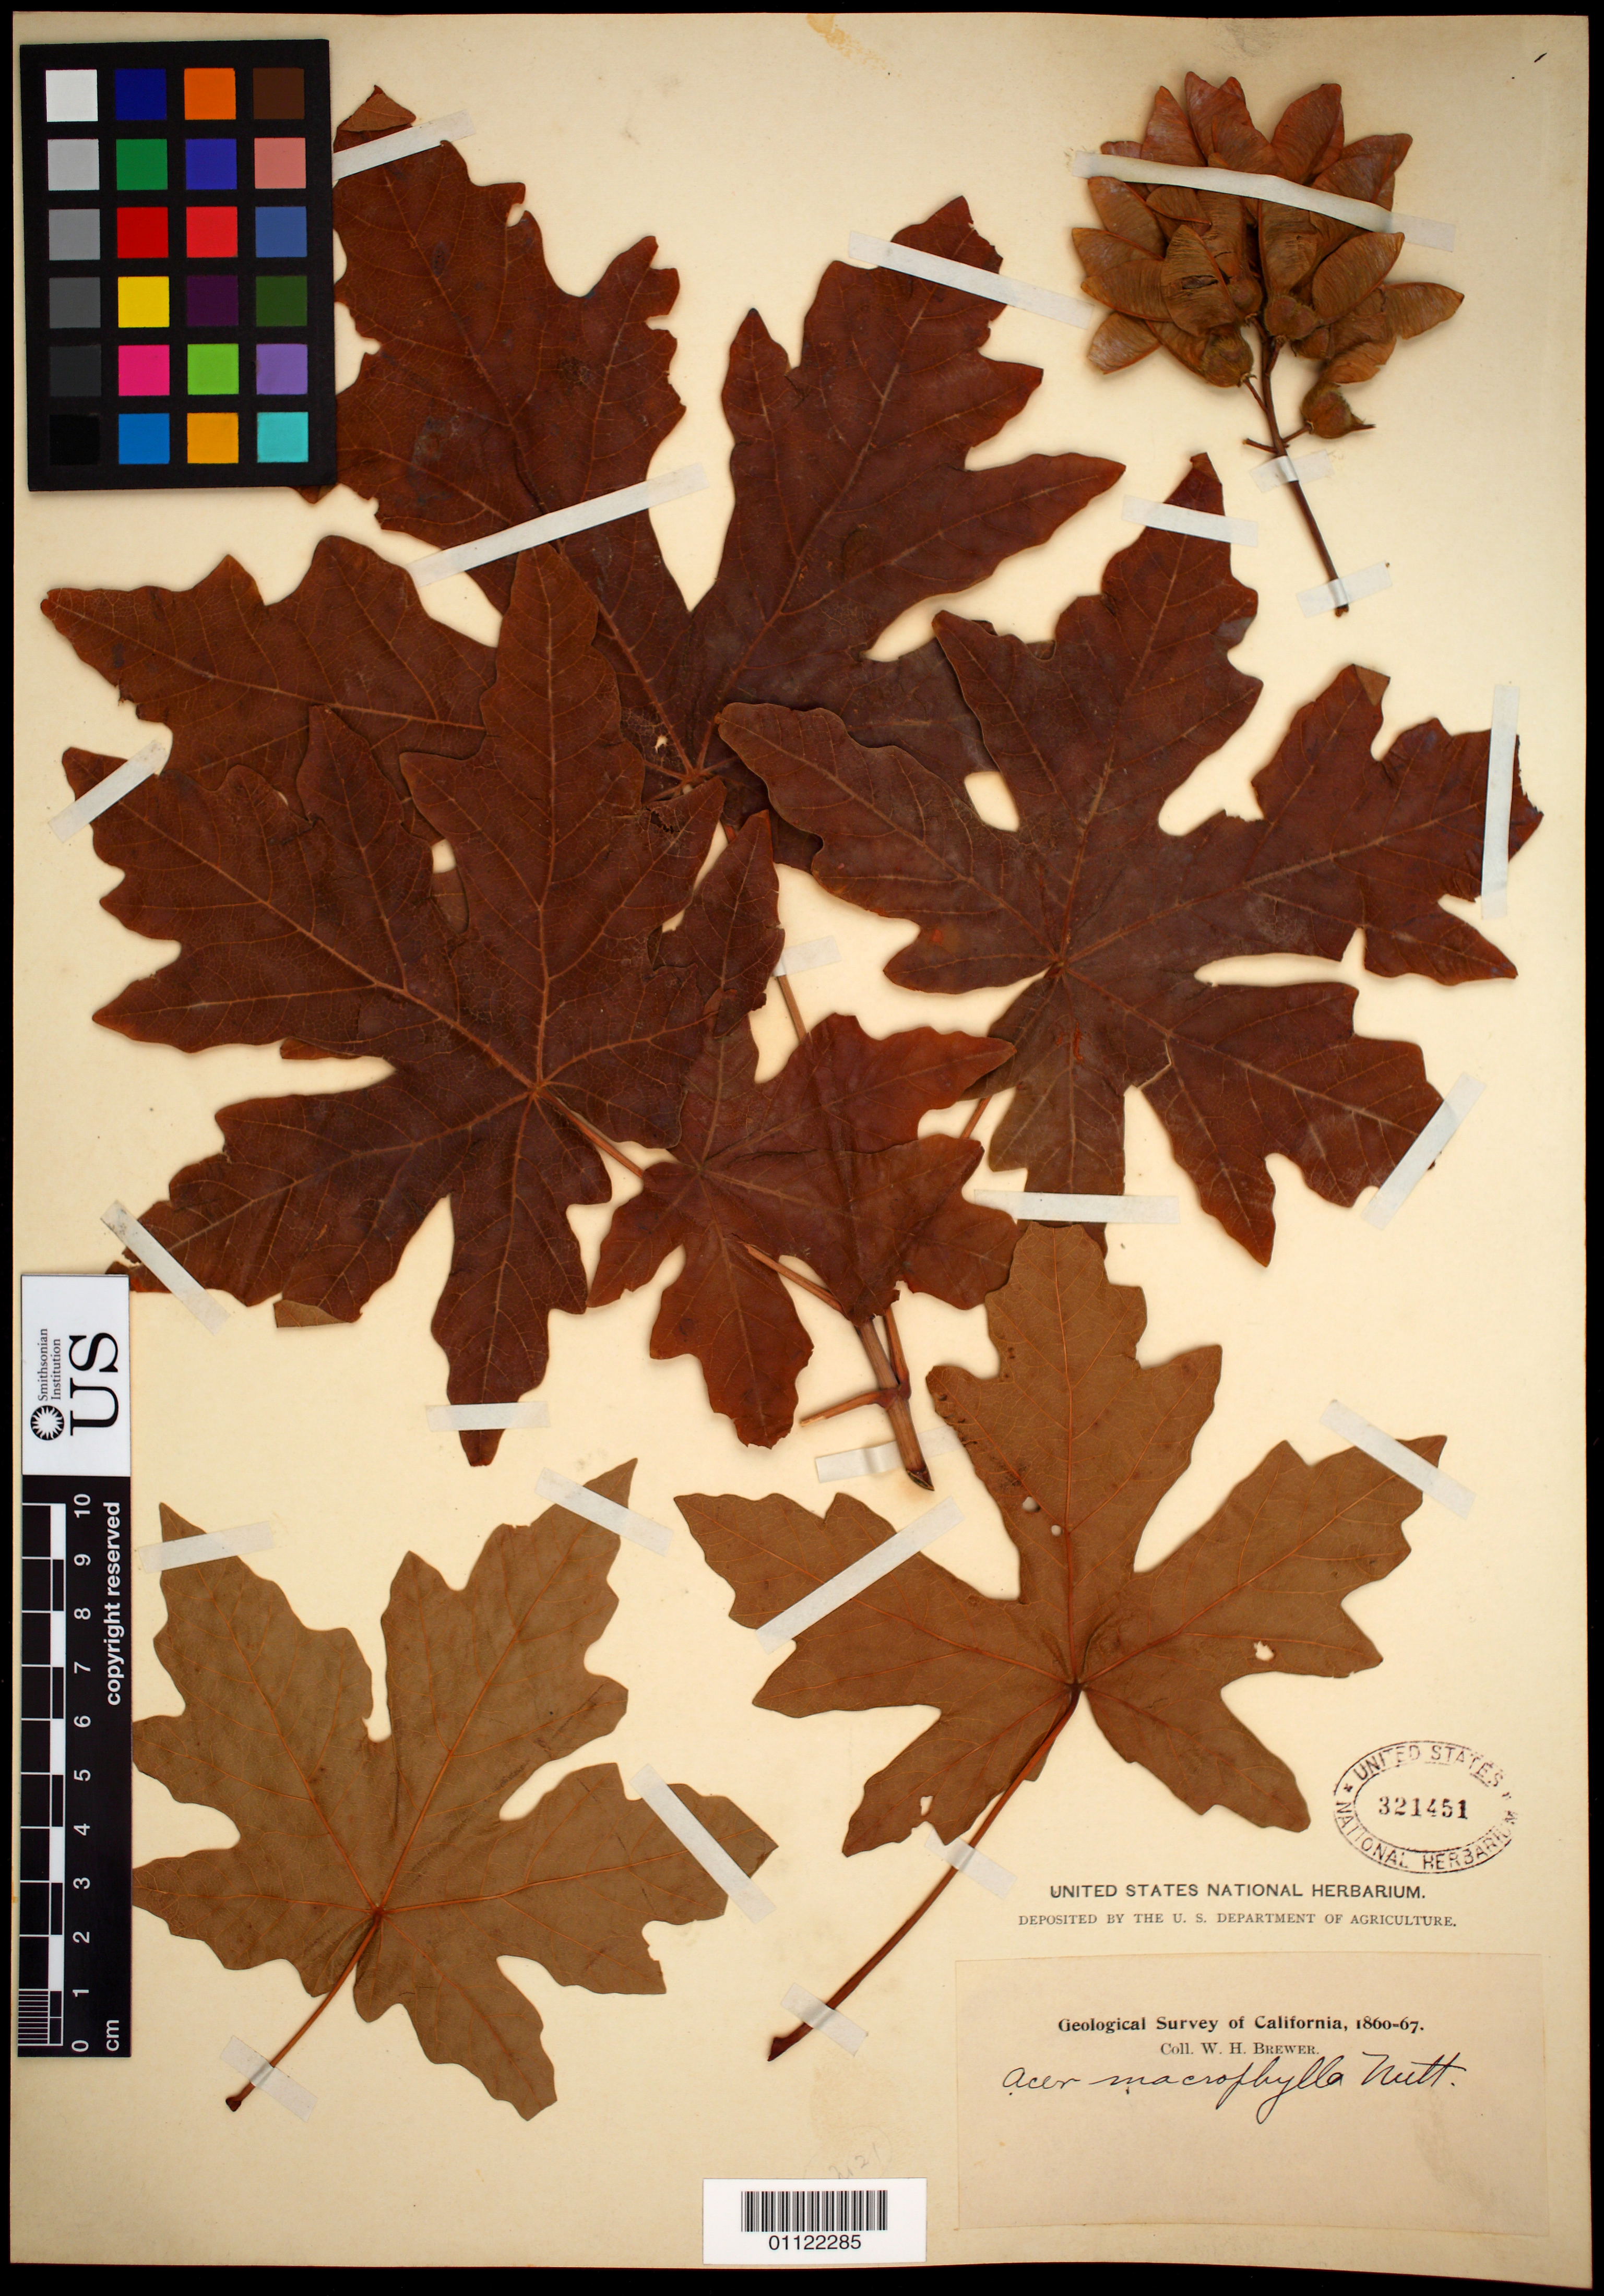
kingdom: Plantae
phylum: Tracheophyta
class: Magnoliopsida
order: Sapindales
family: Sapindaceae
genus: Acer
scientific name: Acer macrophyllum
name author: Pursh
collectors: W. H. Brewer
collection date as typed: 1860 to -- --- 1867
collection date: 1860/1867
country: United States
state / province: California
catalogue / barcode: US 321451